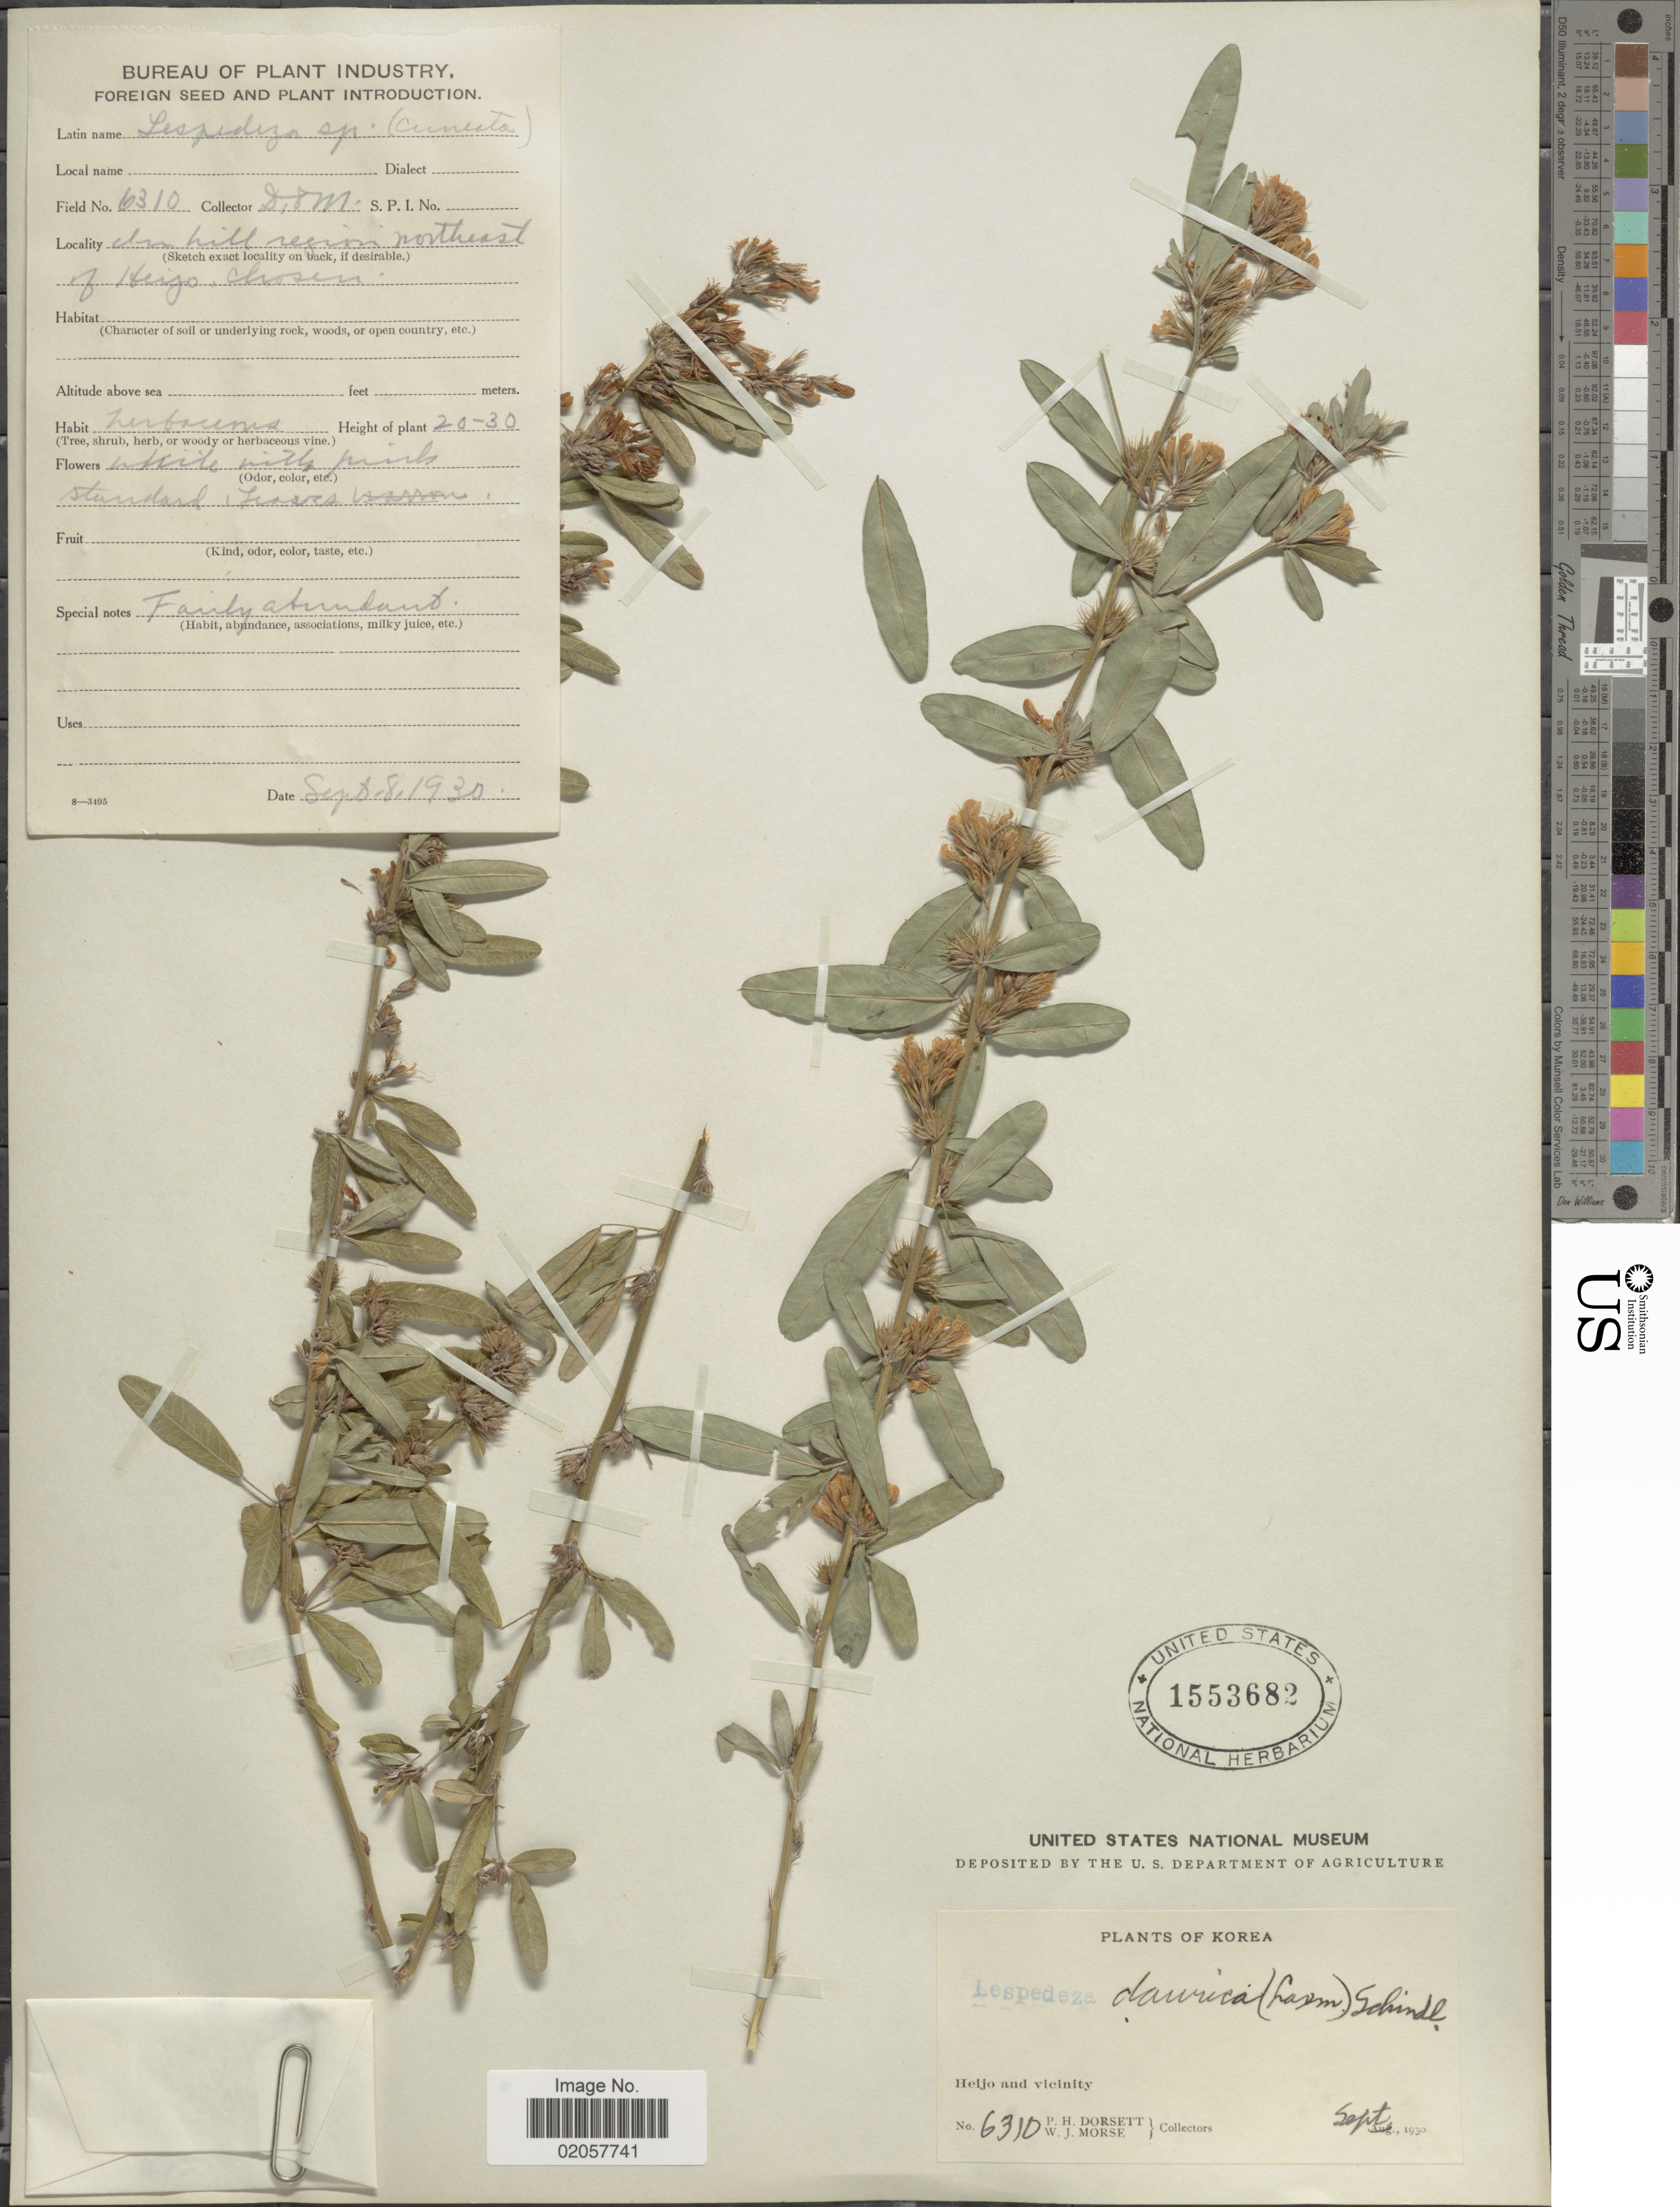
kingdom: Plantae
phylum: Tracheophyta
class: Magnoliopsida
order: Fabales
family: Fabaceae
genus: Lespedeza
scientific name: Lespedeza davurica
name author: (Laxm.) Schindl.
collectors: P. H. Dorsett & W. J. Morse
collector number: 6310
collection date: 1930-09-08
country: North Korea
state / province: P'yongyang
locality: Heijo and vicinity, in hill region northeast of Heijo, Chosen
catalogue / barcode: US 1553682